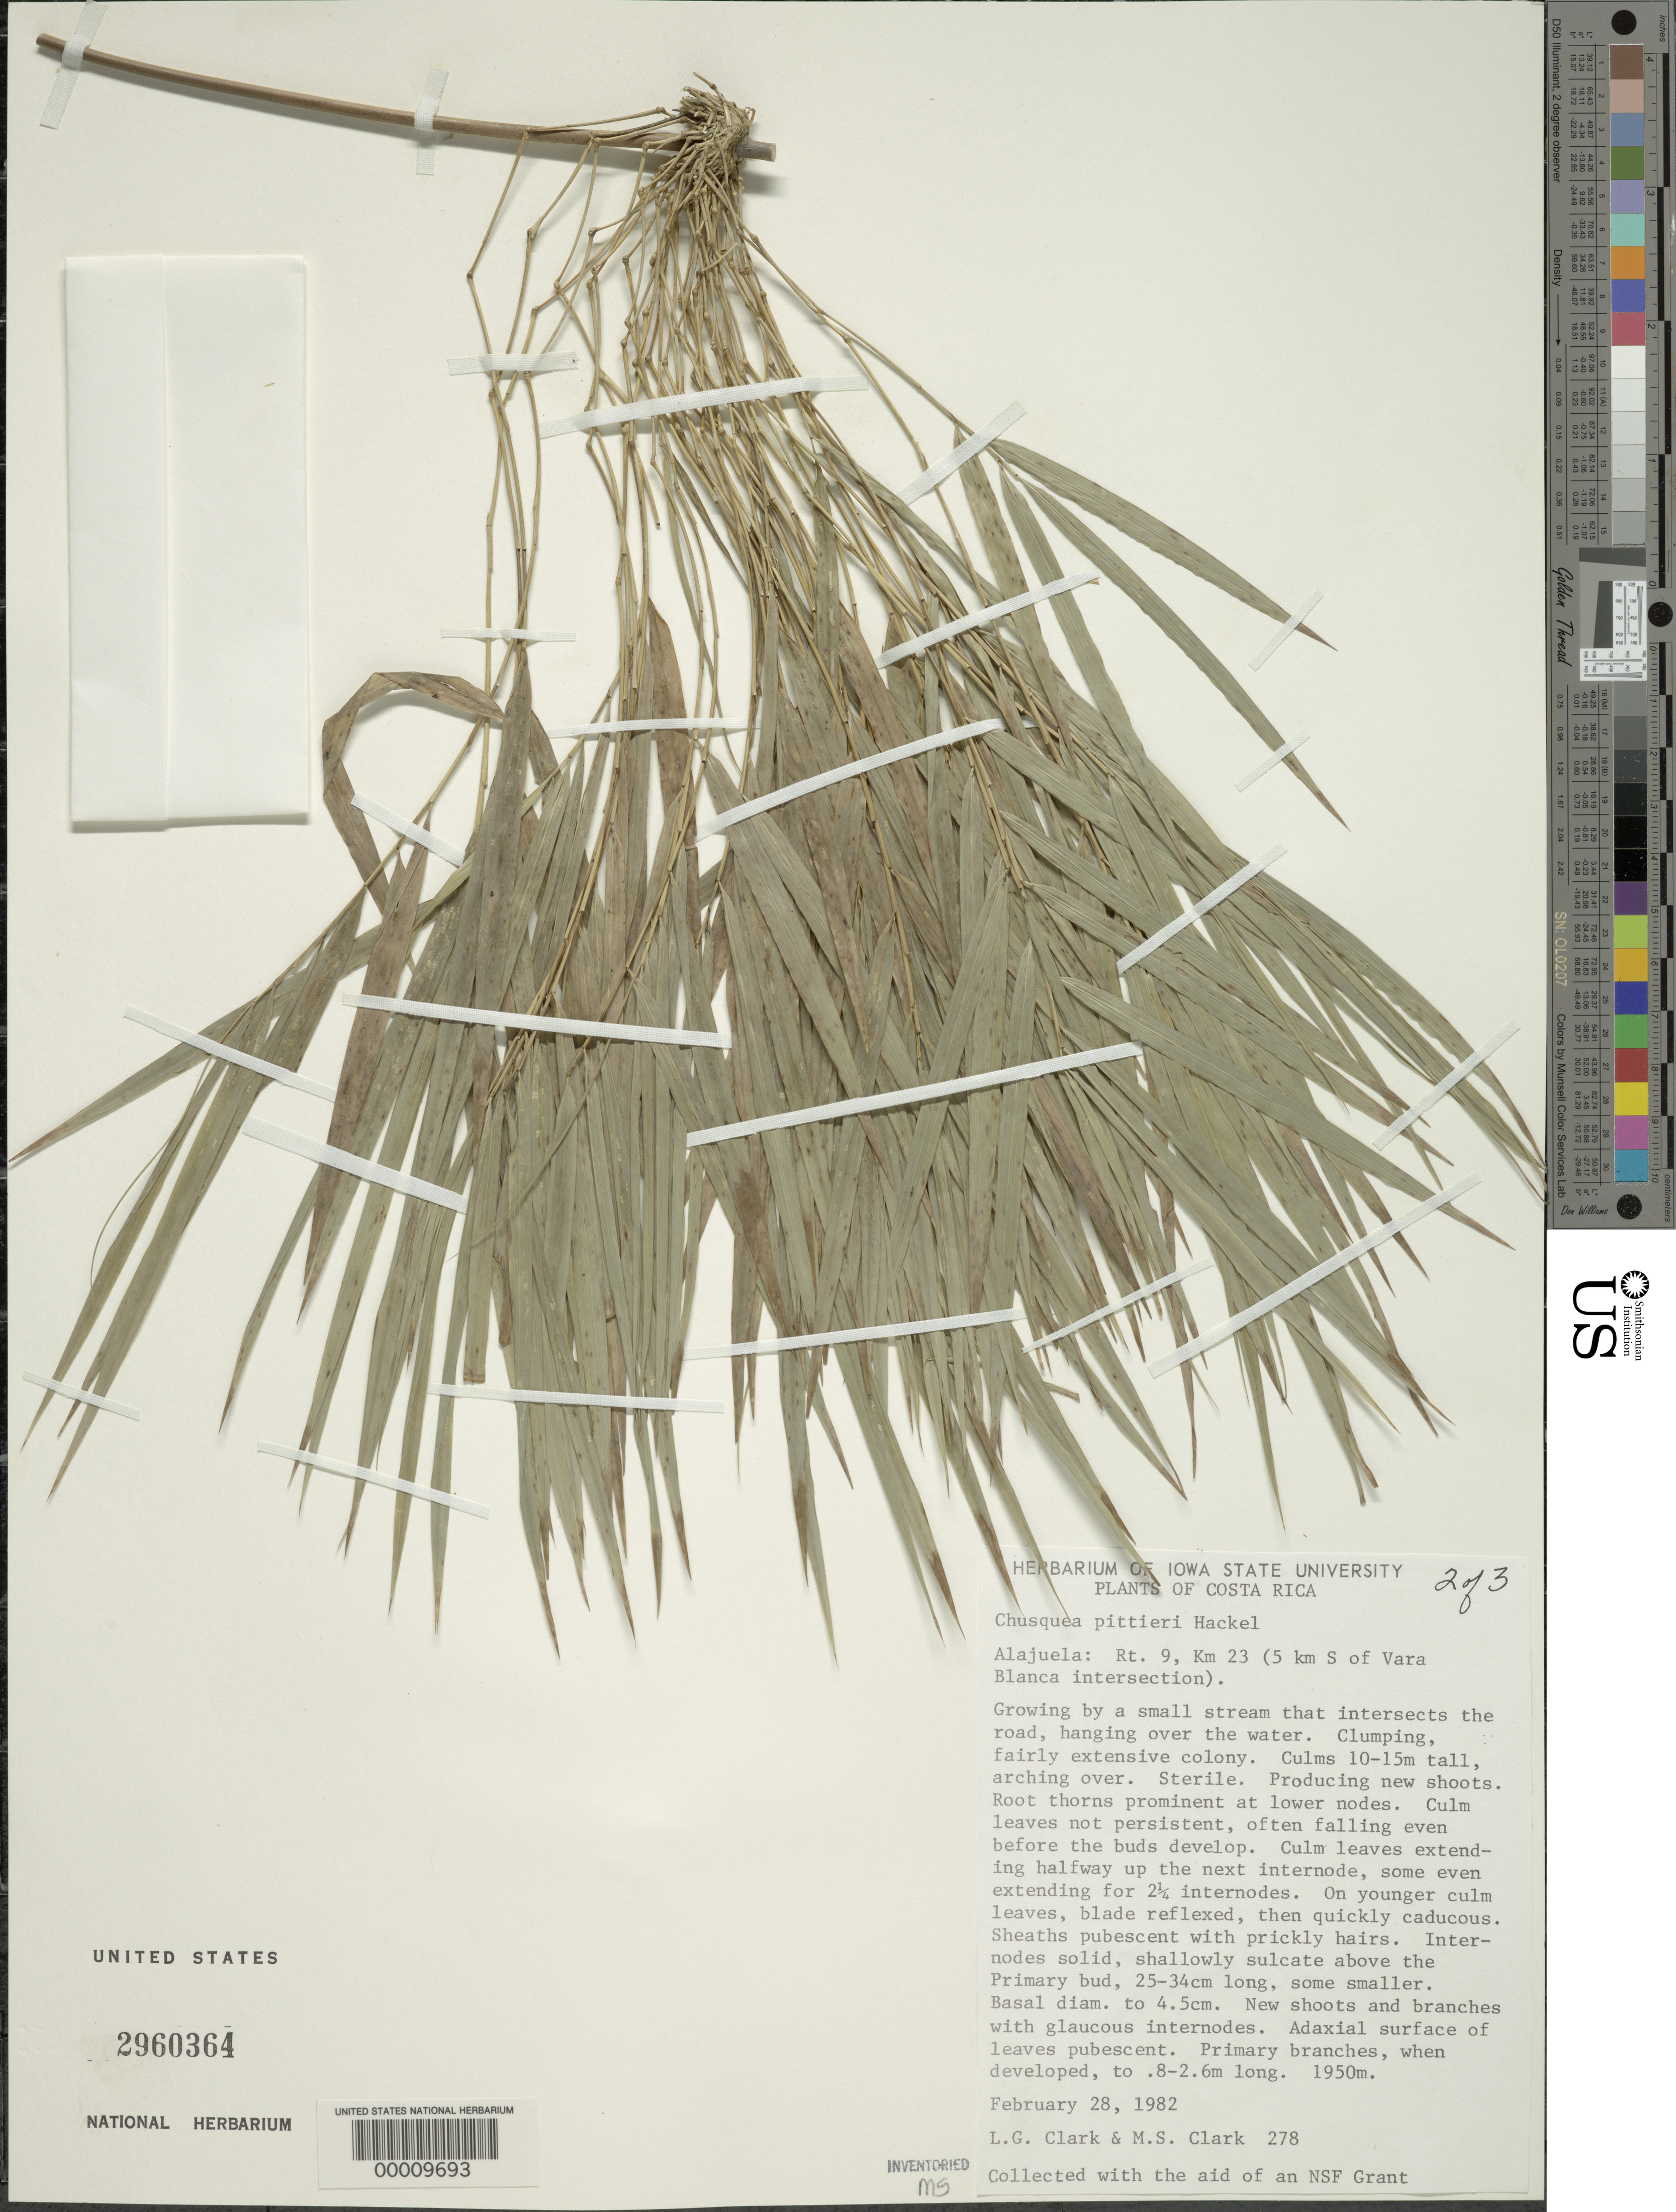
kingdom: Plantae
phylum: Tracheophyta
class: Liliopsida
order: Poales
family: Poaceae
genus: Chusquea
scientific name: Chusquea pittieri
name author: Hack.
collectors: L. G. Clark & M. S. Clark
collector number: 278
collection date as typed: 28 Feb 1982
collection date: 1982-02-28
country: Costa Rica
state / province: Alajuela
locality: Vara Blanca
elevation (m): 1950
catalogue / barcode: US 2960364